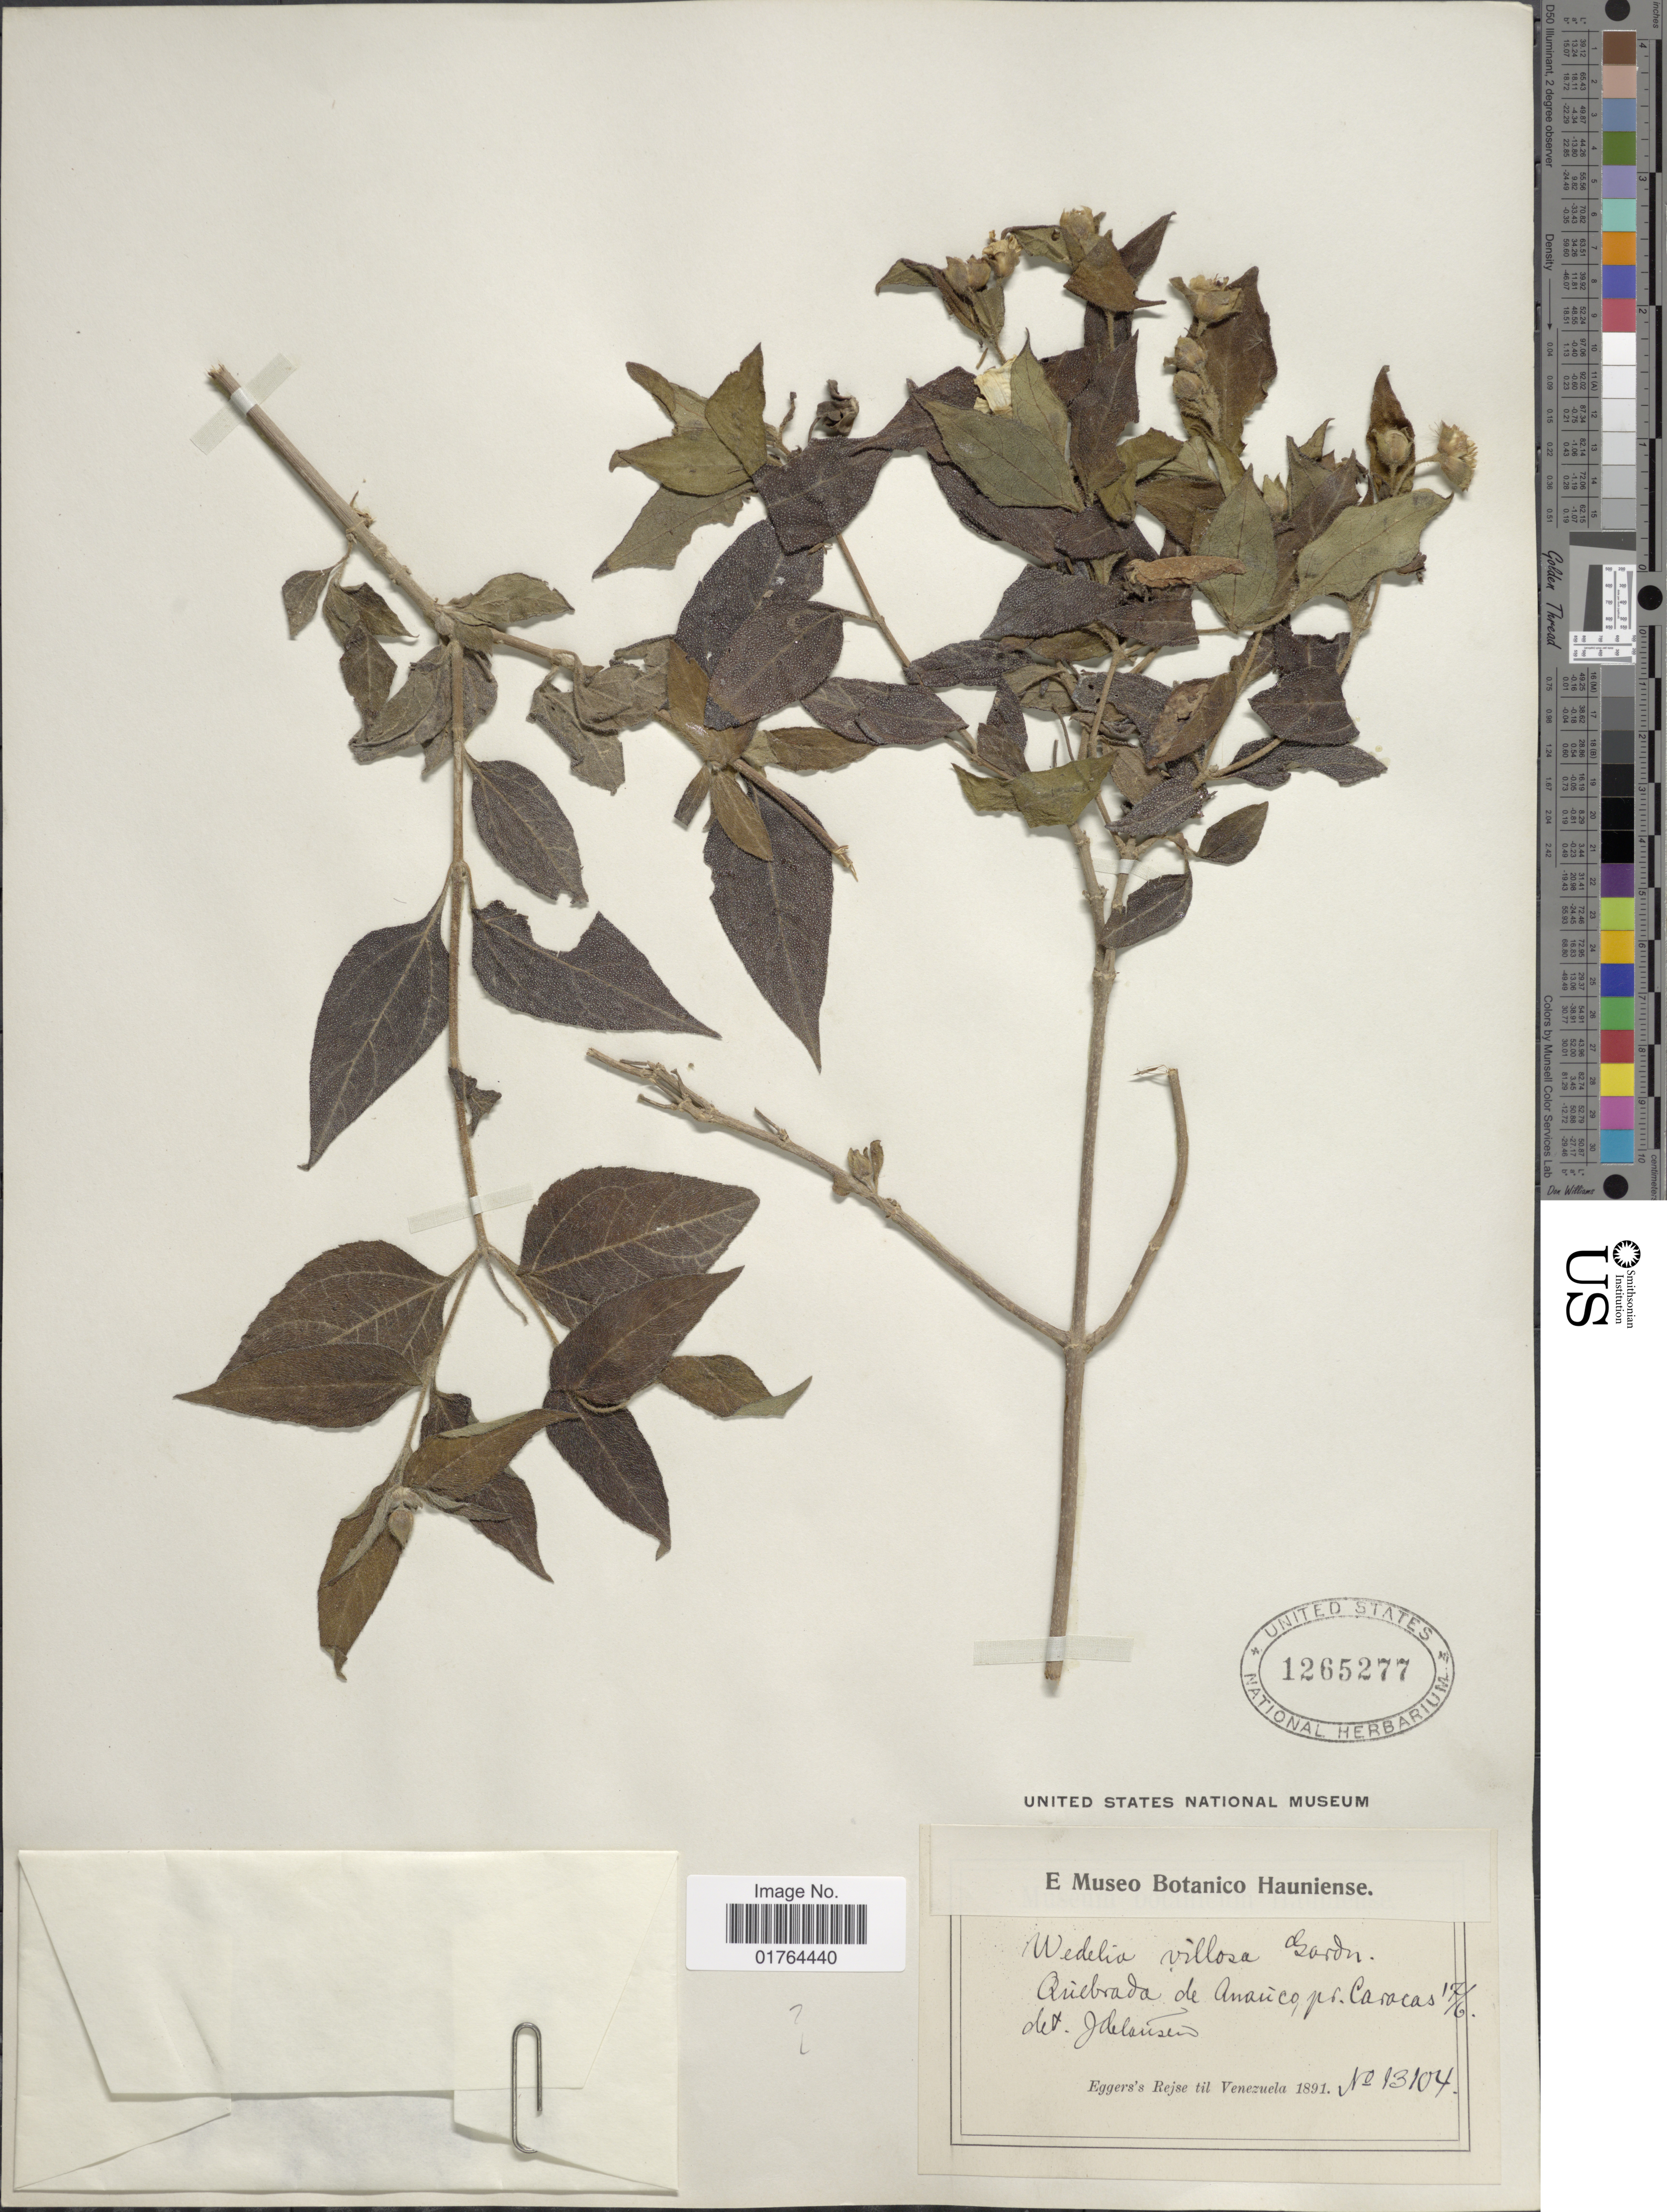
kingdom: Plantae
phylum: Tracheophyta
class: Magnoliopsida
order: Asterales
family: Asteraceae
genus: Wedelia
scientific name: Wedelia calycina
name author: Rich.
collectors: -. Eggers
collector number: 13104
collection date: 1891-06-17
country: Venezuela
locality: Quebrada de Anauco, pr. Caracas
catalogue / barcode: US 1265277